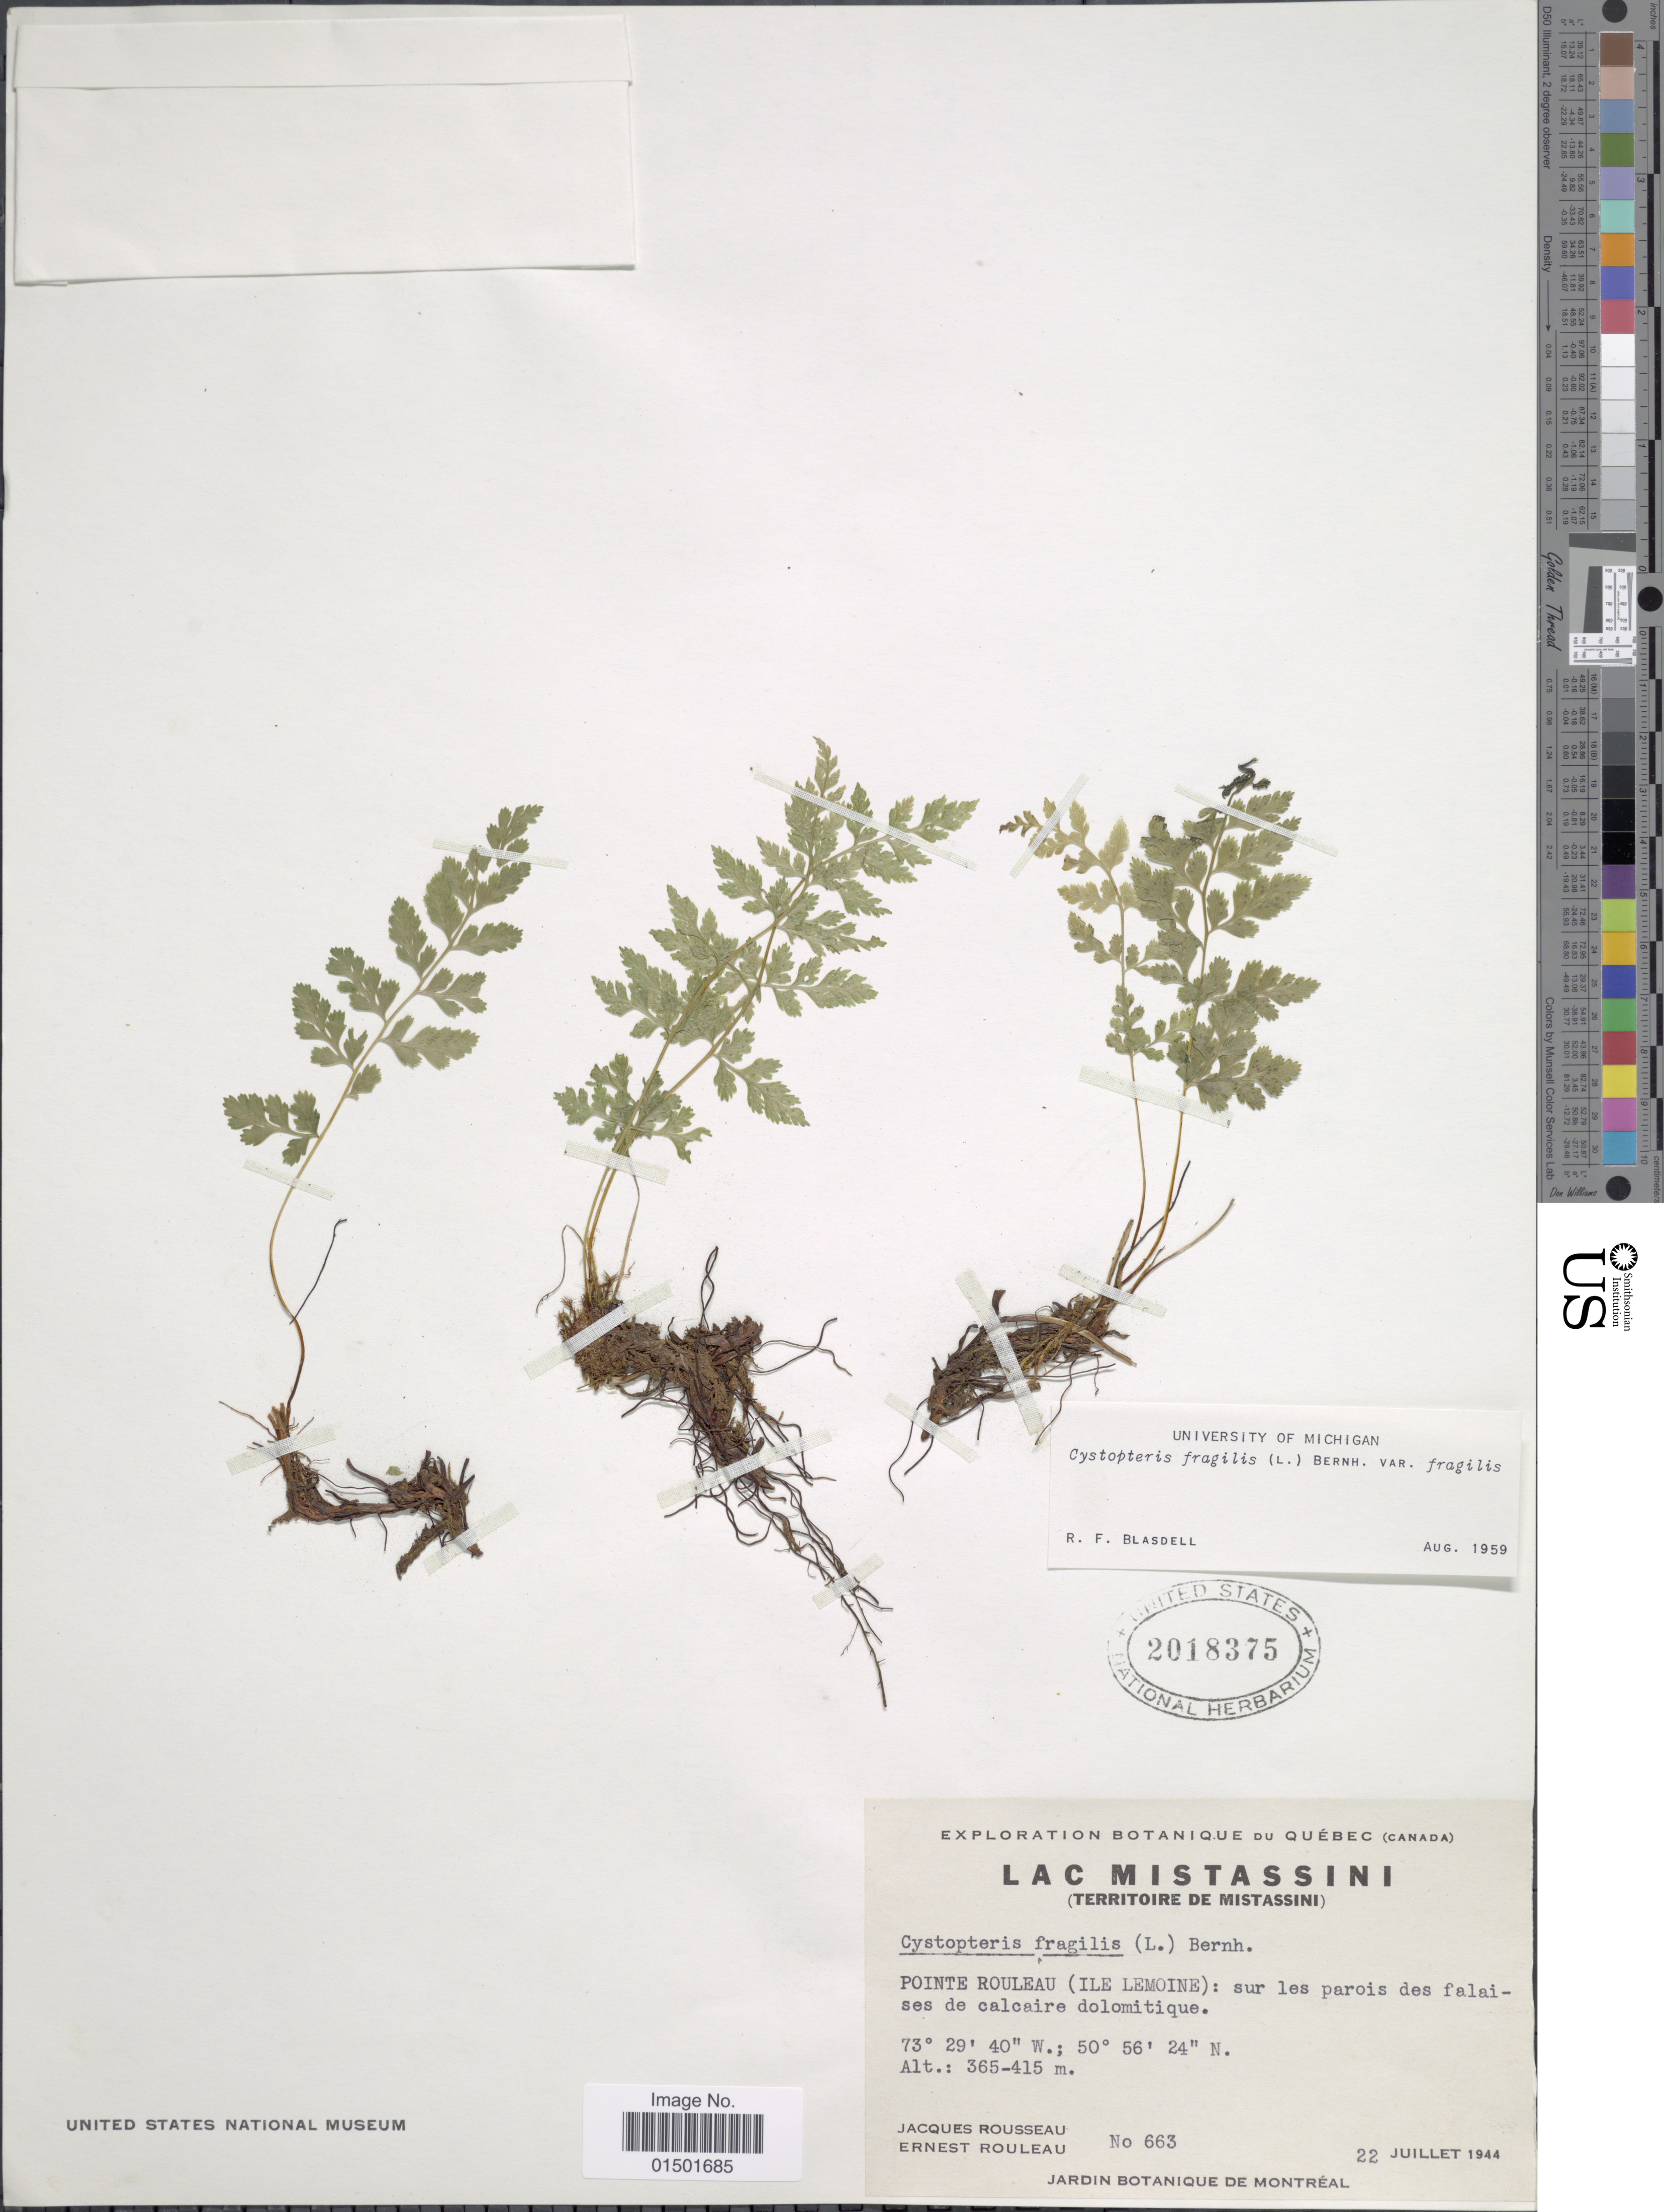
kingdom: Plantae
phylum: Tracheophyta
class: Polypodiopsida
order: Polypodiales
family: Cystopteridaceae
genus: Cystopteris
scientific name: Cystopteris fragilis var. fragilis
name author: (L.) Bernh.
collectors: J. Rousseau & E. Rousseau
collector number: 663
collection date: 1944-07-22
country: Canada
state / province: Quebec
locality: Lac Mistassini, Territoire de Misstassini. Pointe Rouleau (Ile Lemoine); sur les parois des falaises de calcaire dolomitique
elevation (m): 365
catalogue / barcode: US 2018375